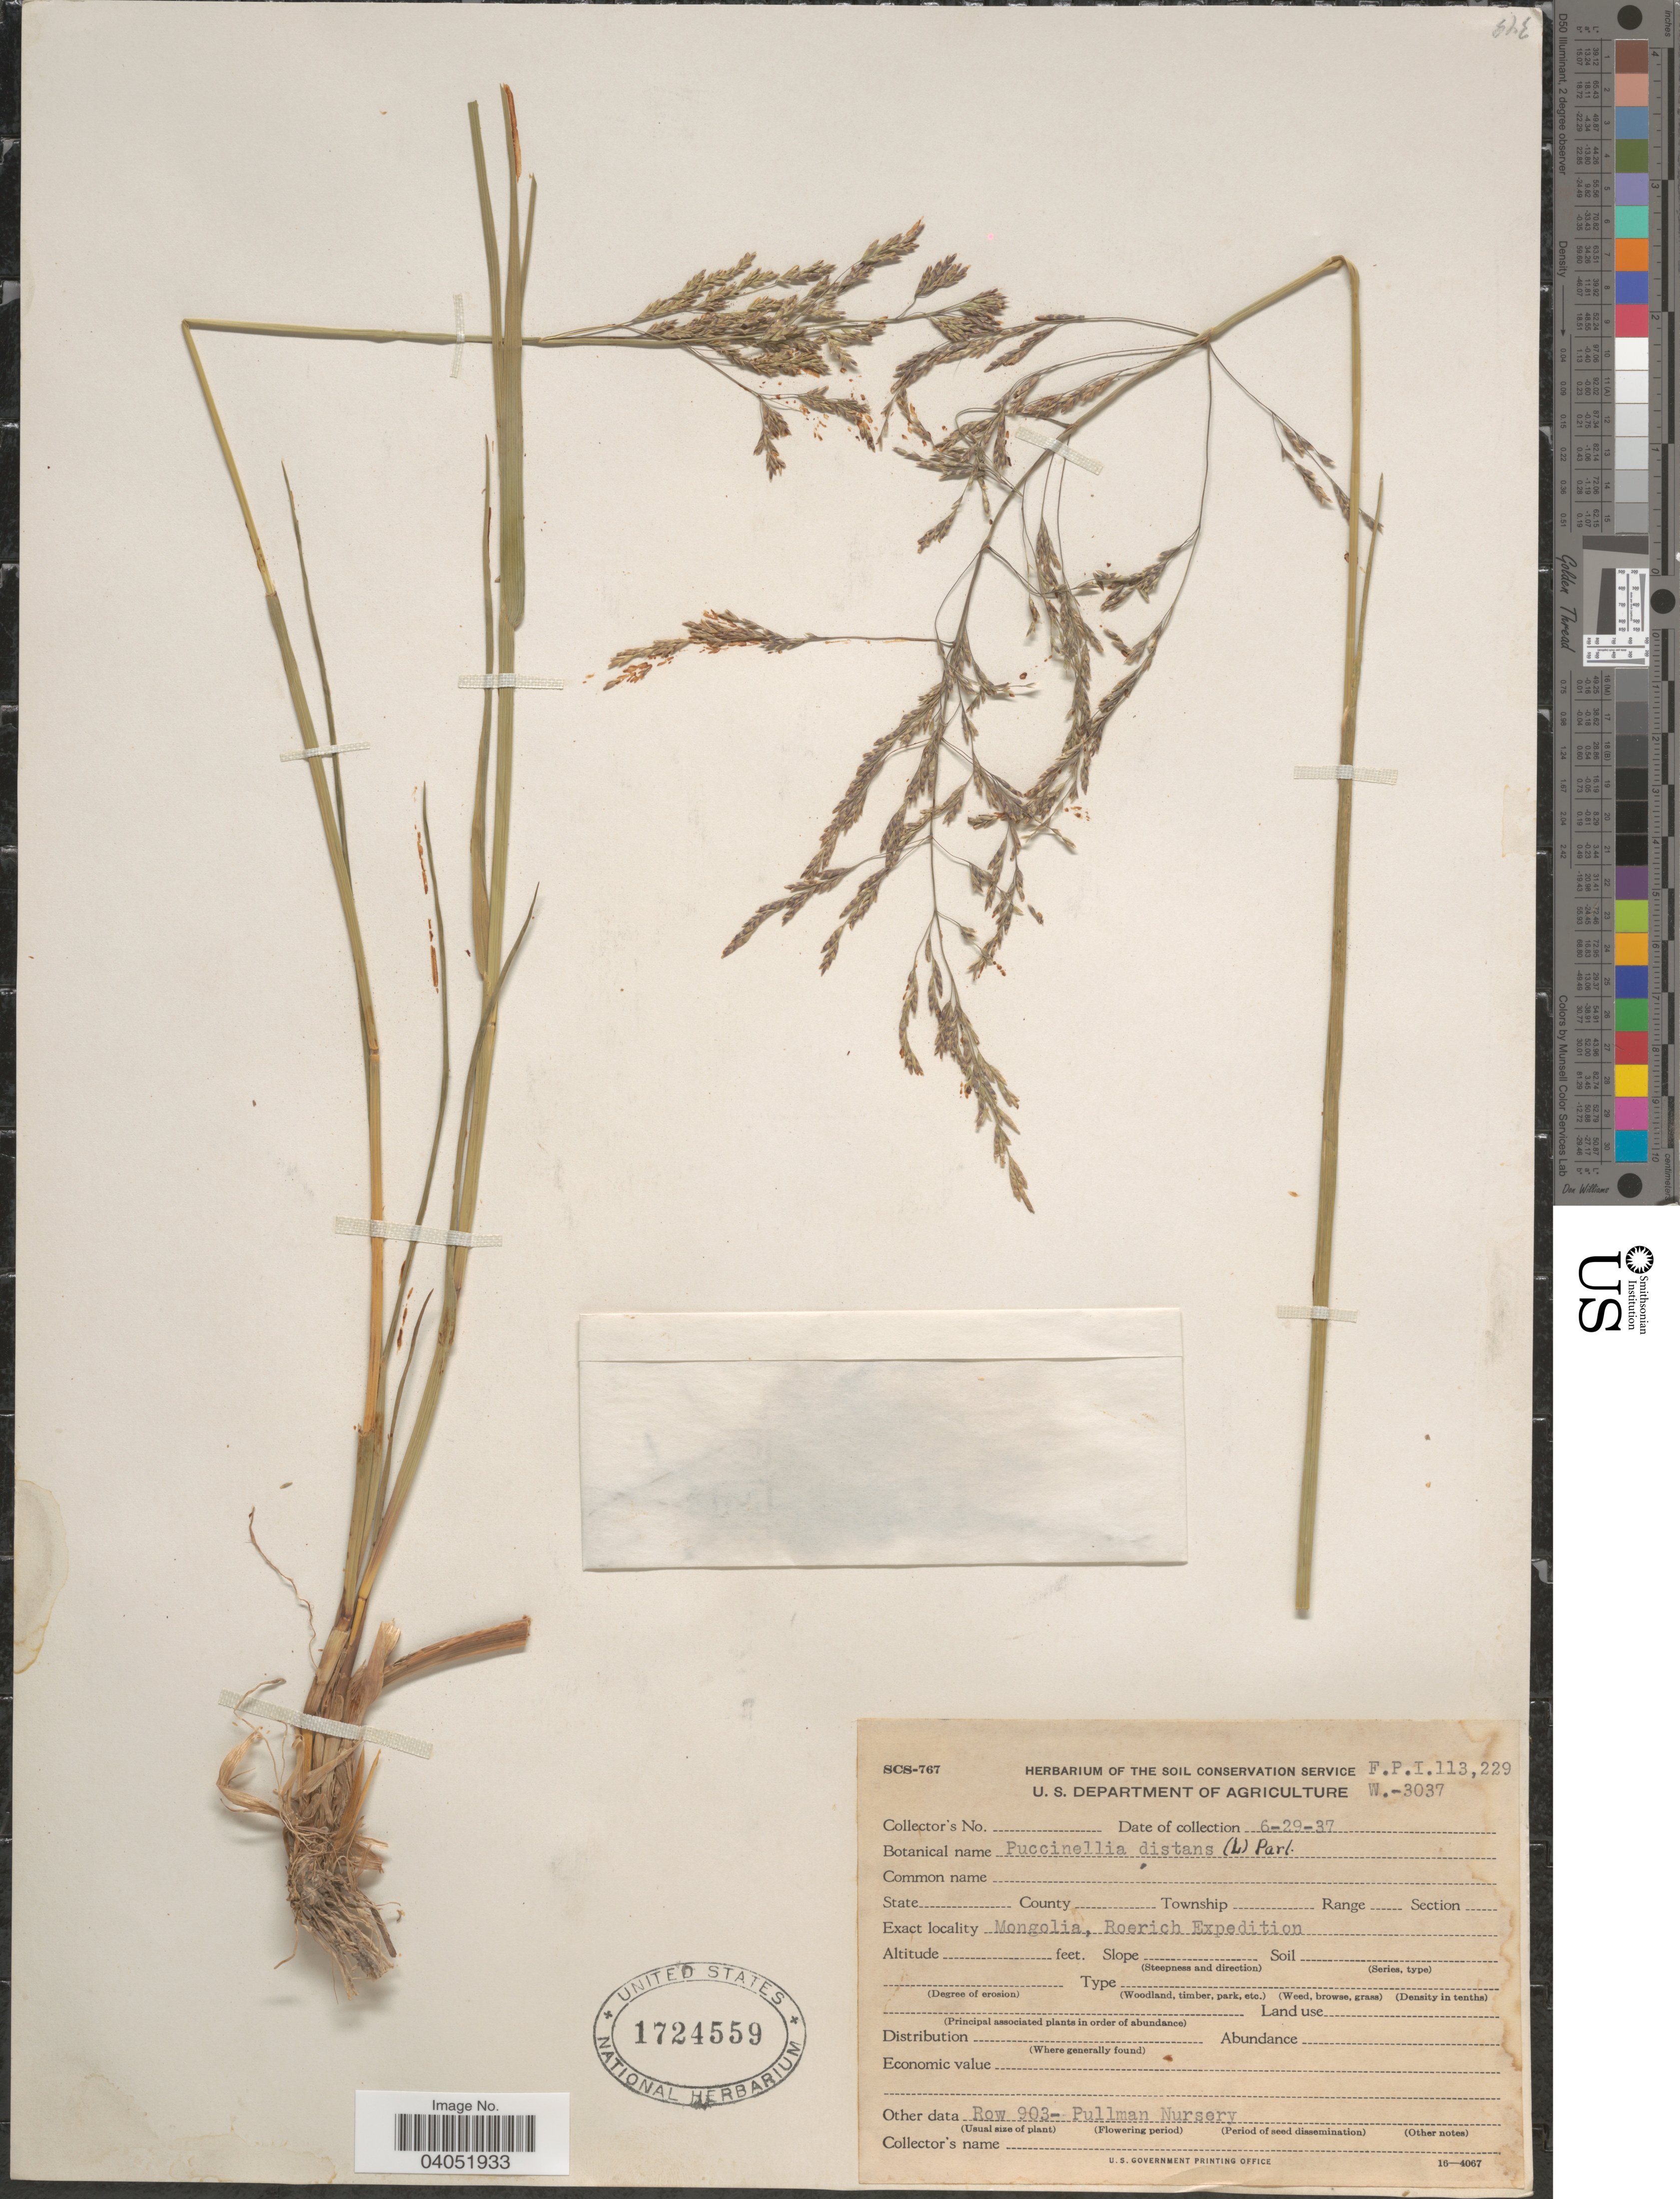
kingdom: Plantae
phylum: Tracheophyta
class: Liliopsida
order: Poales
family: Poaceae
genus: Puccinellia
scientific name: Puccinellia distans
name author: (Jacq.) Parl.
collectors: Roerich Expedition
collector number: F.P.I.113/229/W.-3037?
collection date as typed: Transcribed d/m/y: 29/6/37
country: Mongolia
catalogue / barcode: US 1724559